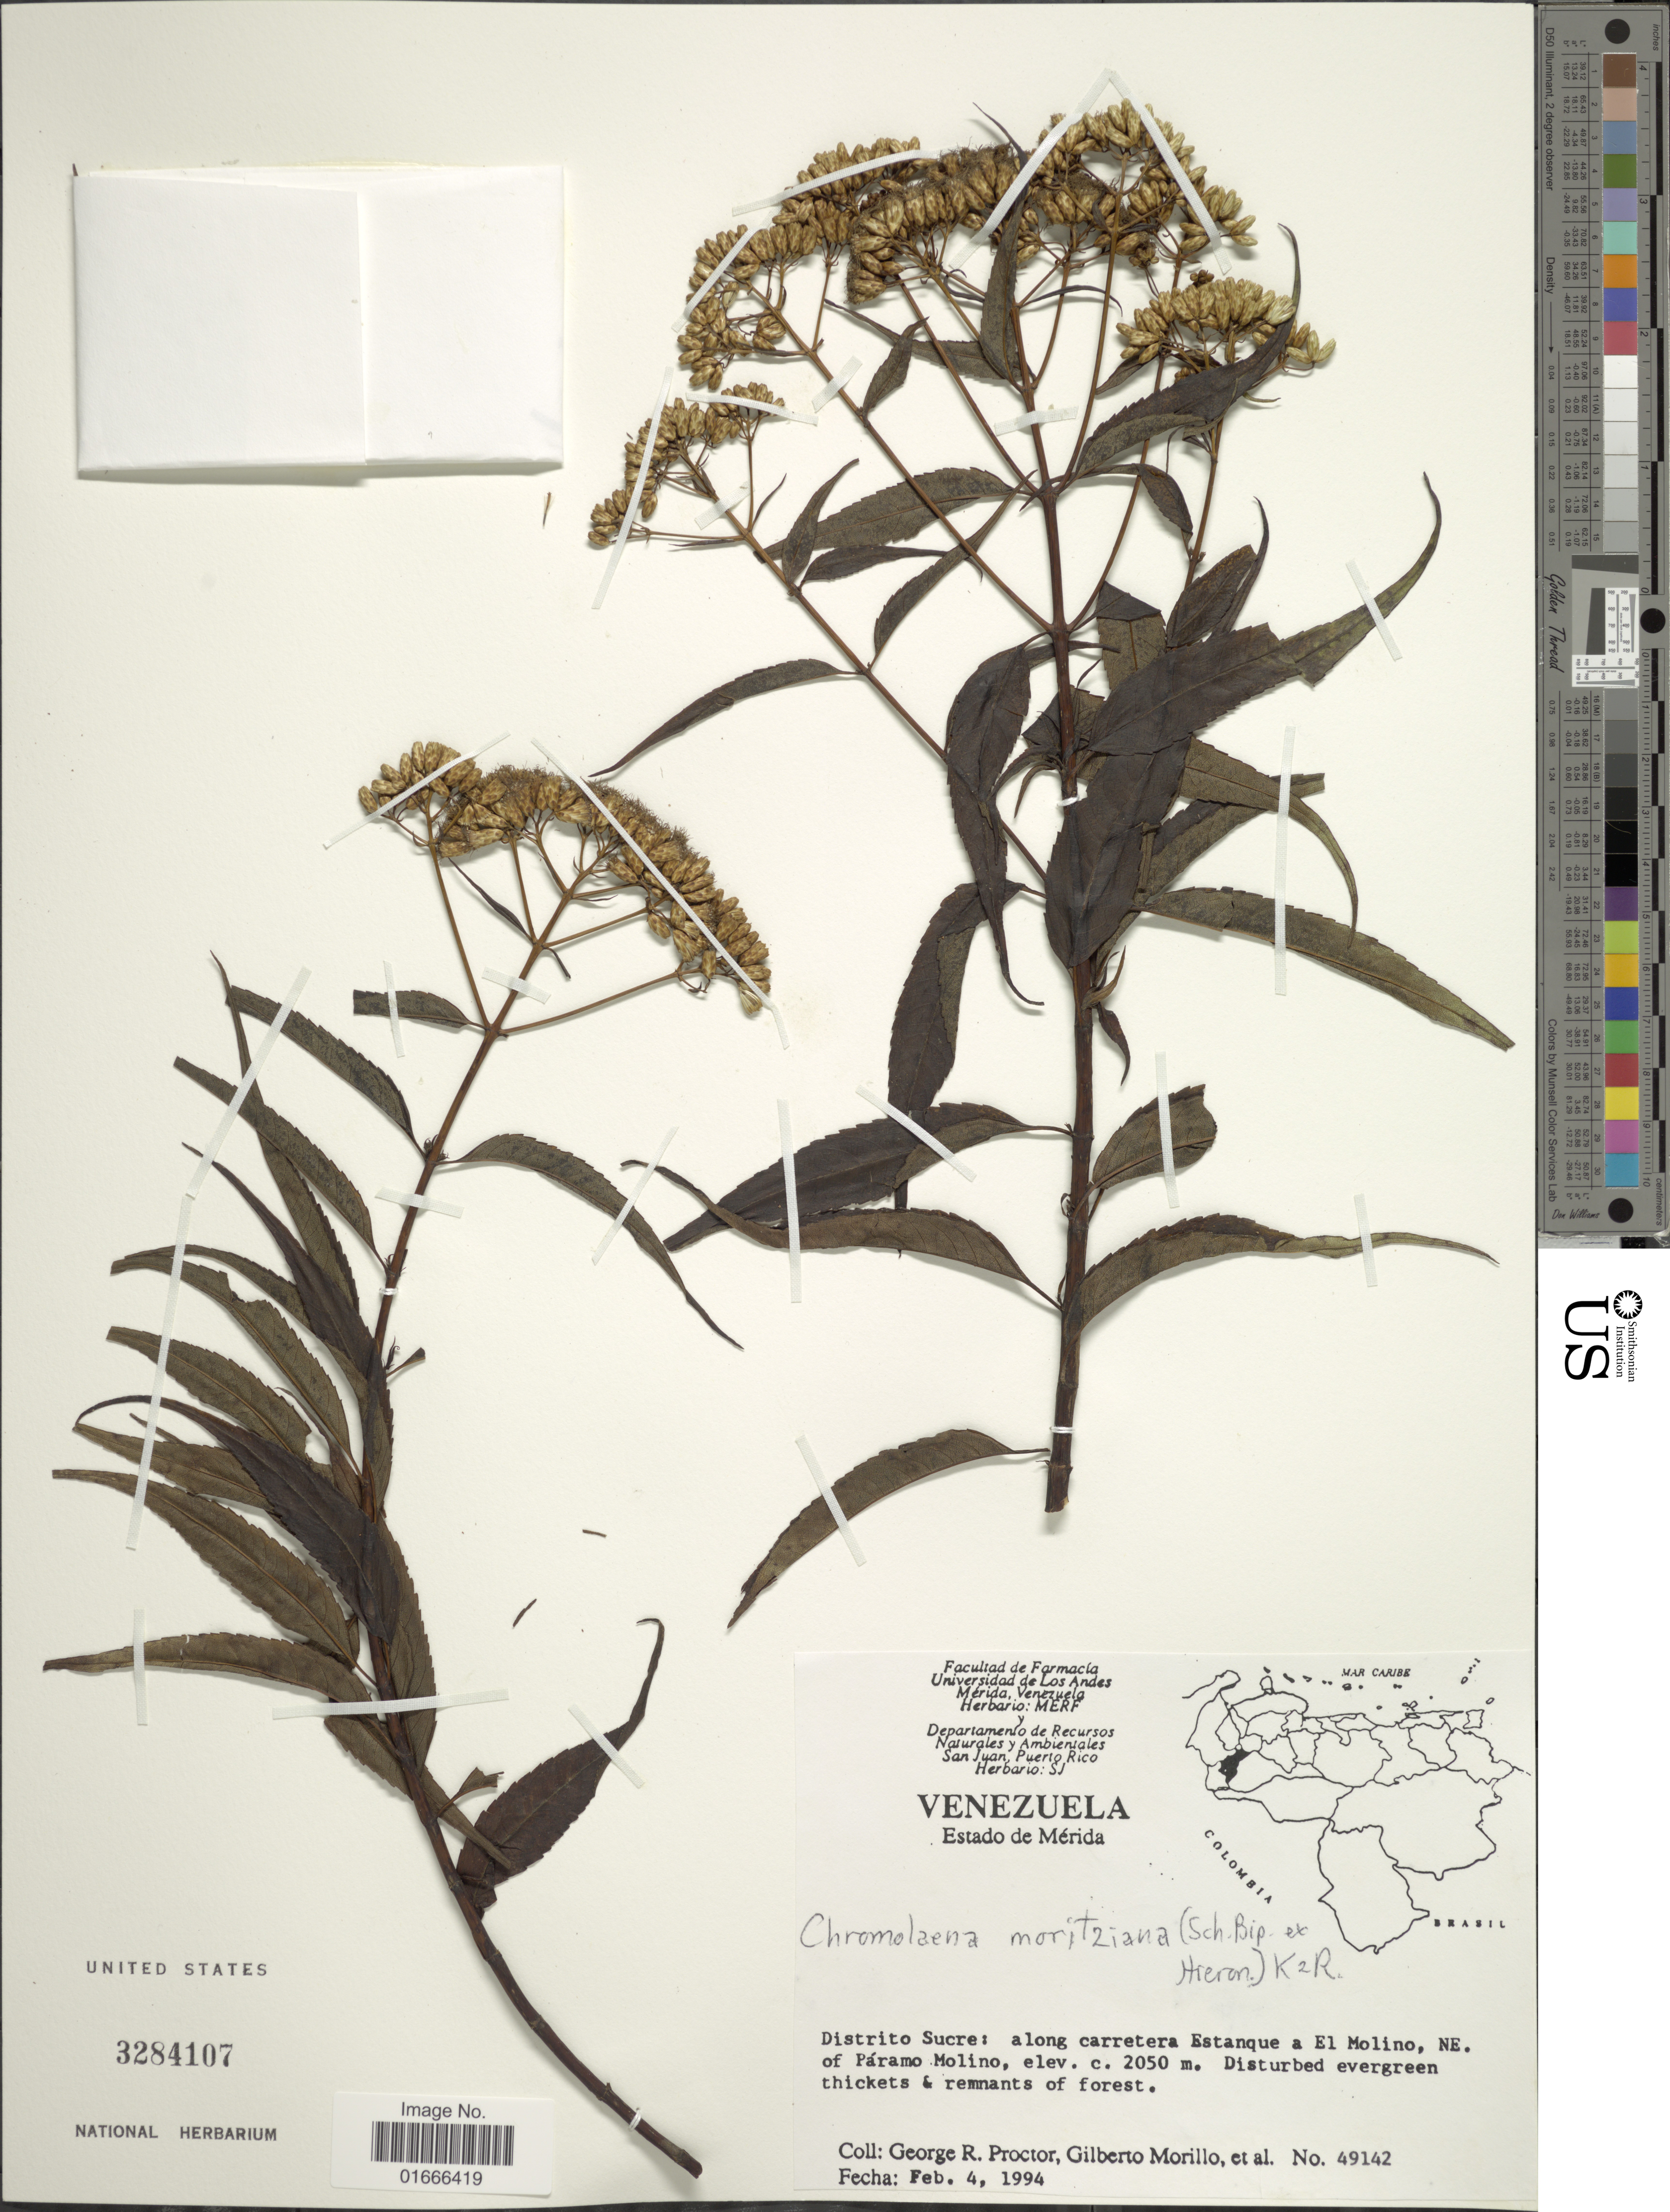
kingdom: Plantae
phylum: Tracheophyta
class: Magnoliopsida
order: Asterales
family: Asteraceae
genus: Chromolaena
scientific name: Chromolaena moritziana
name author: (Sch. Bip.) R.M. King & H. Rob.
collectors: G. Proctor, G. N. Morillo & et al.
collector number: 49142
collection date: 1994-02-04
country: Venezuela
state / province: Mérida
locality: Distrito Sucre, along carretera Estanque a El Molino, NE of Paramo Molino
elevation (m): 2050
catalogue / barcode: US 3284107